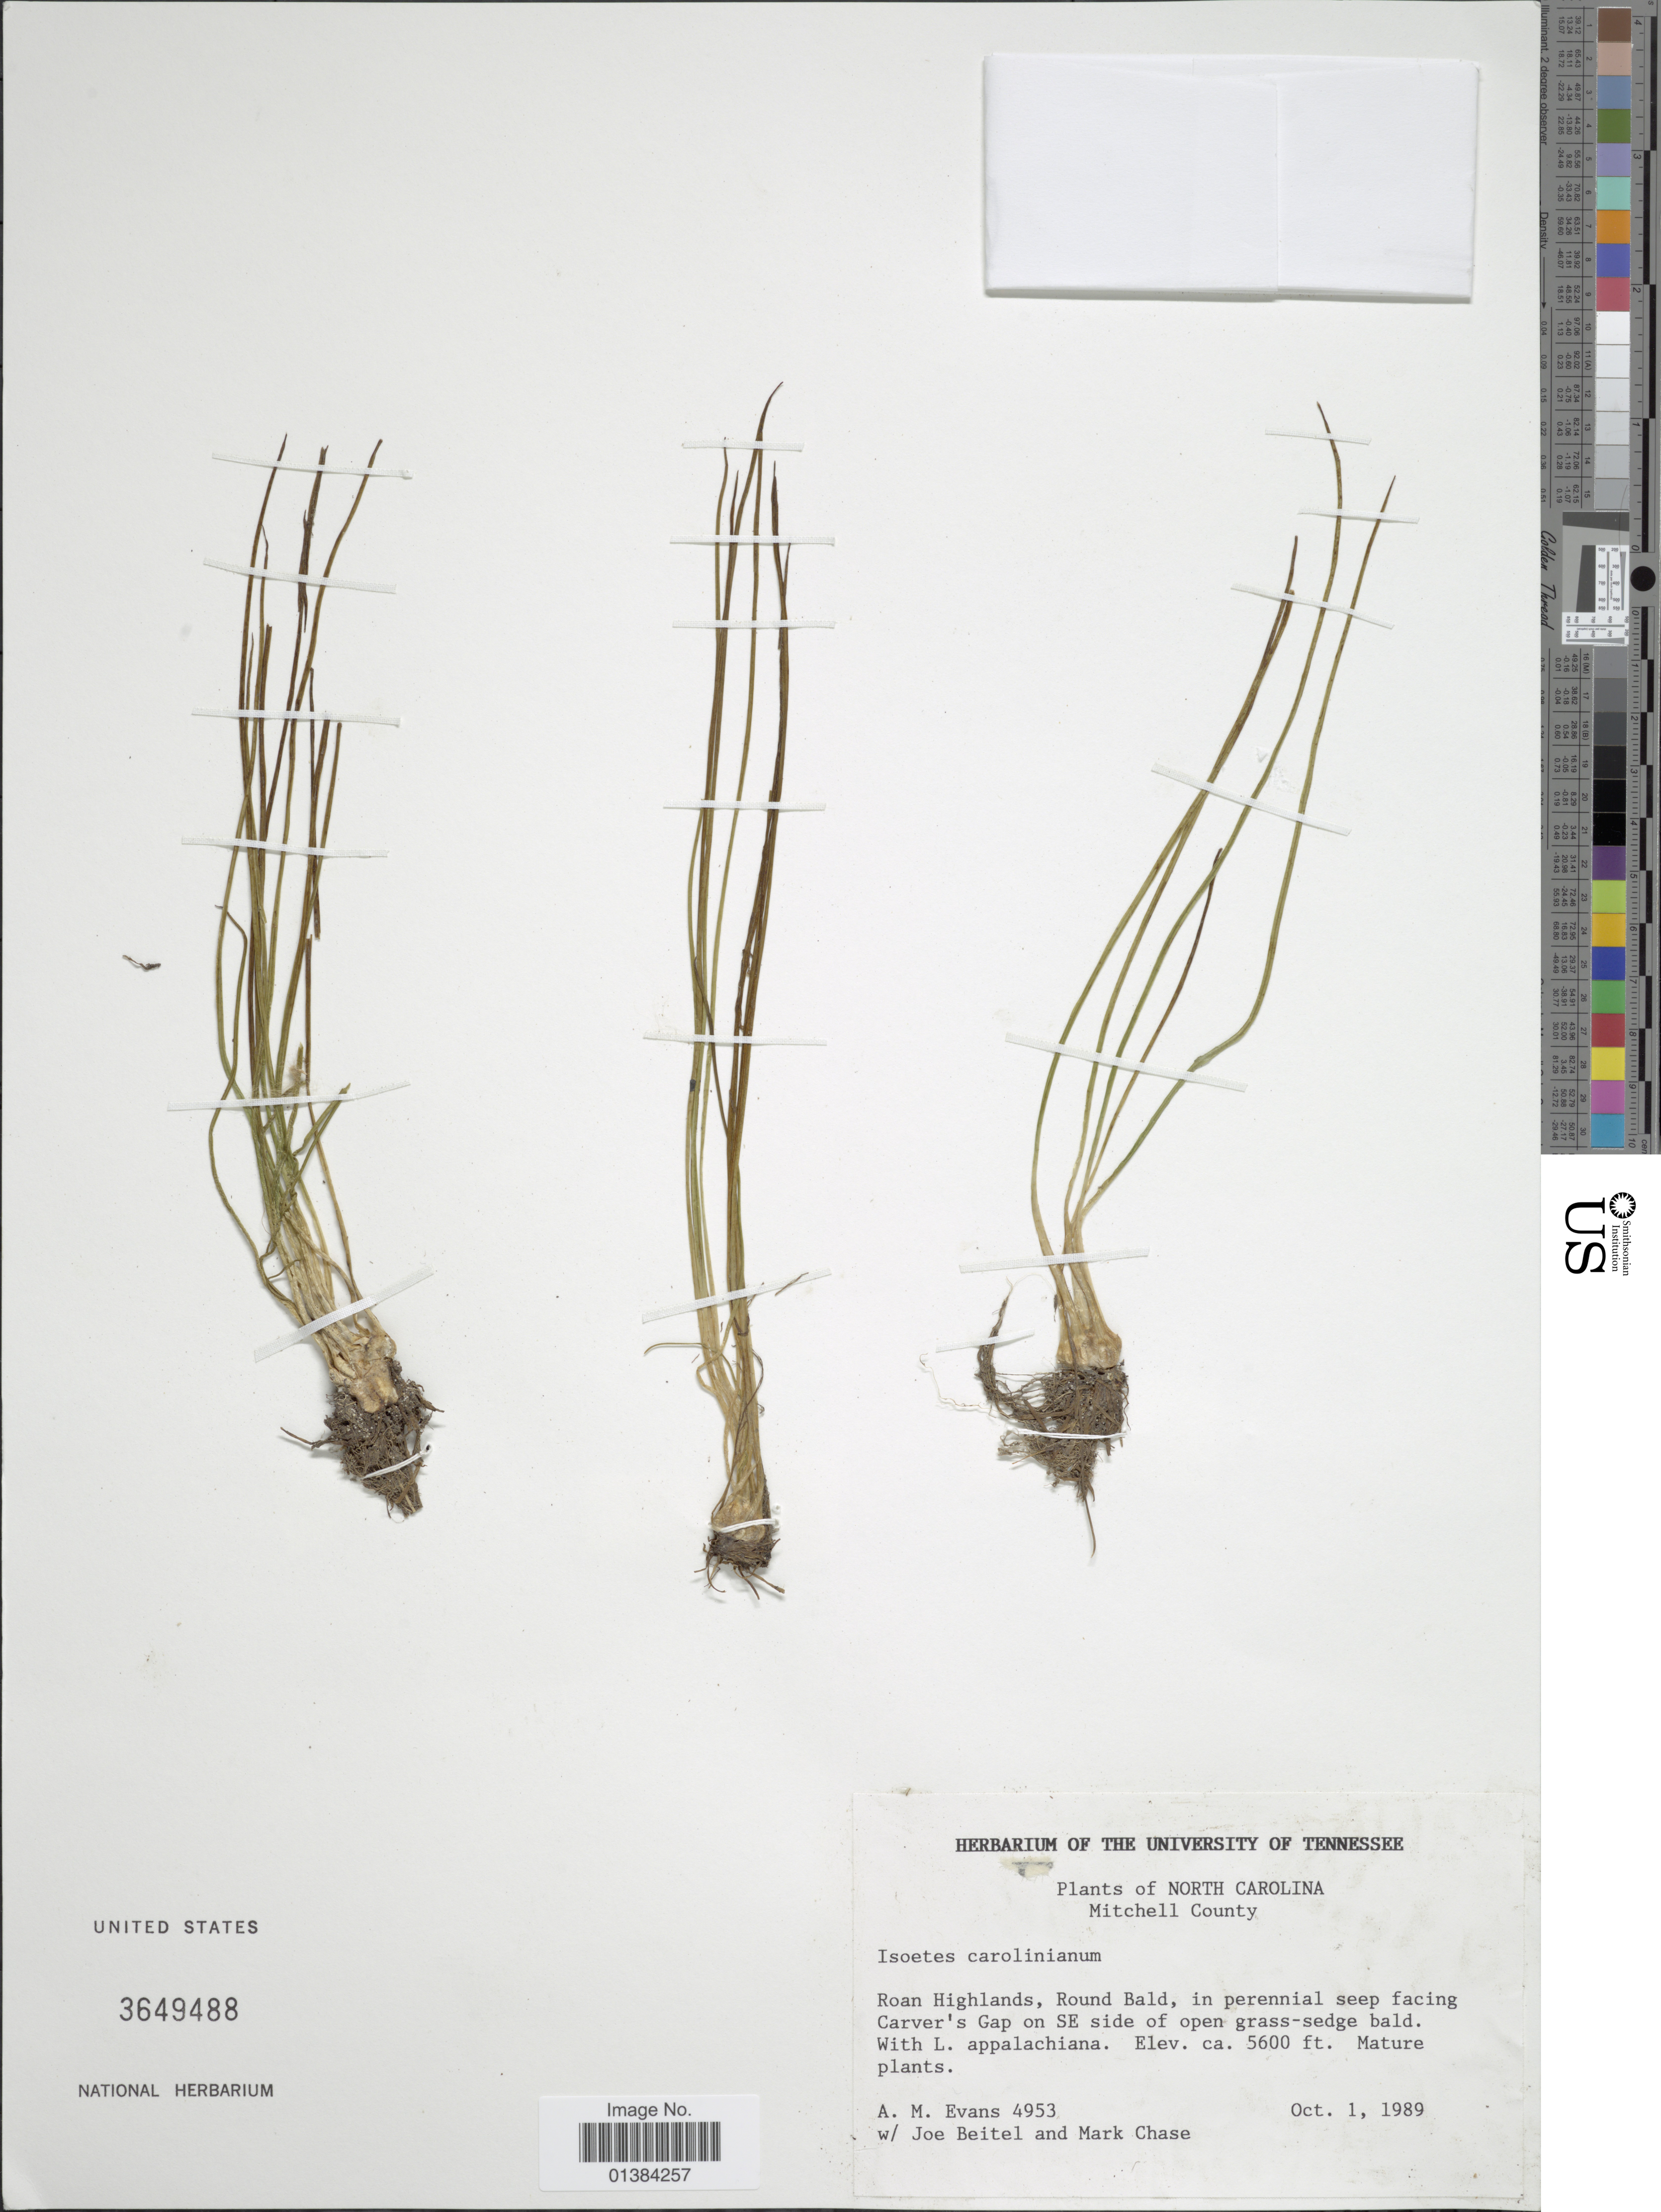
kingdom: Plantae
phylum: Tracheophyta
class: Lycopodiopsida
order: Isoetales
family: Isoetaceae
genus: Isoetes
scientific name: Isoetes caroliniana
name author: (A.A. Eaton) Luebke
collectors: A. M. Evans, J. M. Beitel & M. W. Chase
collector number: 4953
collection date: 1989-10-01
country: United States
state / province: North Carolina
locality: Mitchell County. Roan Highlands, Round Bald, in perennial seep facing Carver's Gap on SE side of open grass-sedge bald.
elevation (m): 1707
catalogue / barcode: US 3649488